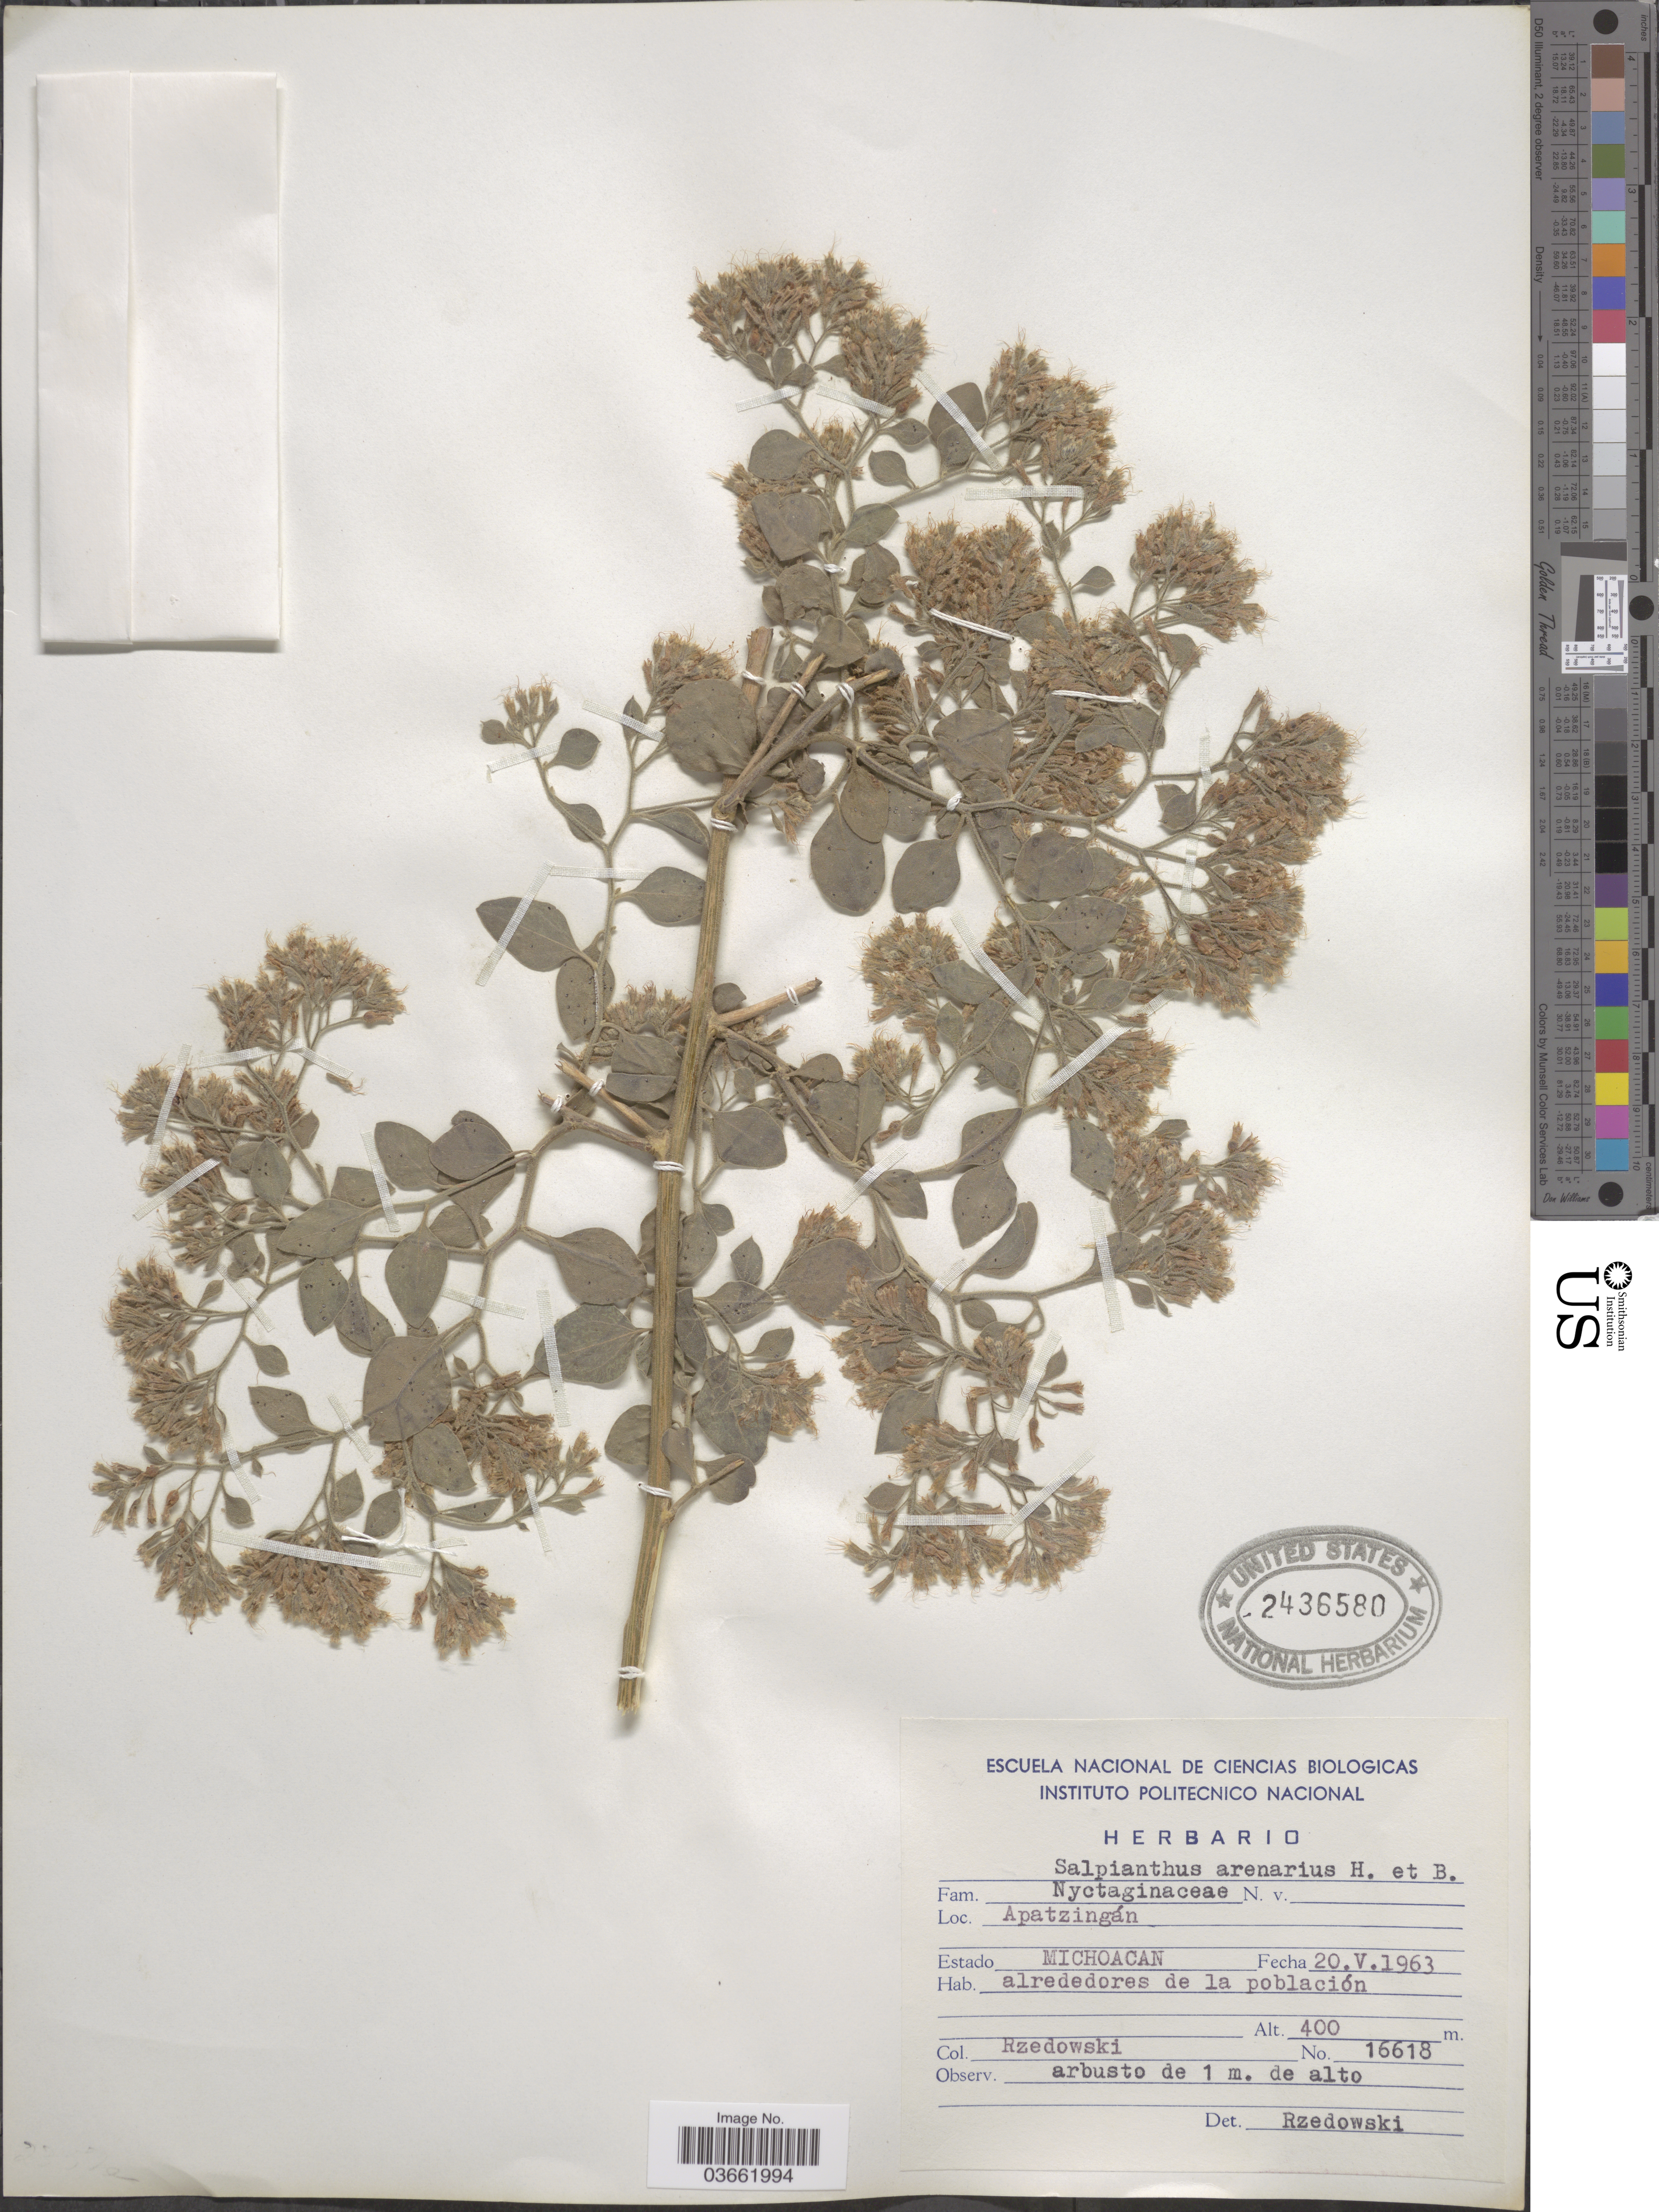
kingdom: Plantae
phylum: Tracheophyta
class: Magnoliopsida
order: Caryophyllales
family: Nyctaginaceae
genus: Salpianthus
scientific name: Salpianthus arenarius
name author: Bonpl.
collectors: Rzedowski, --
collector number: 16618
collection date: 1963-05-20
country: Mexico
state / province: Michoacán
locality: Apatzingán, alrededores de la población.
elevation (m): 400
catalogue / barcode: US 2436580